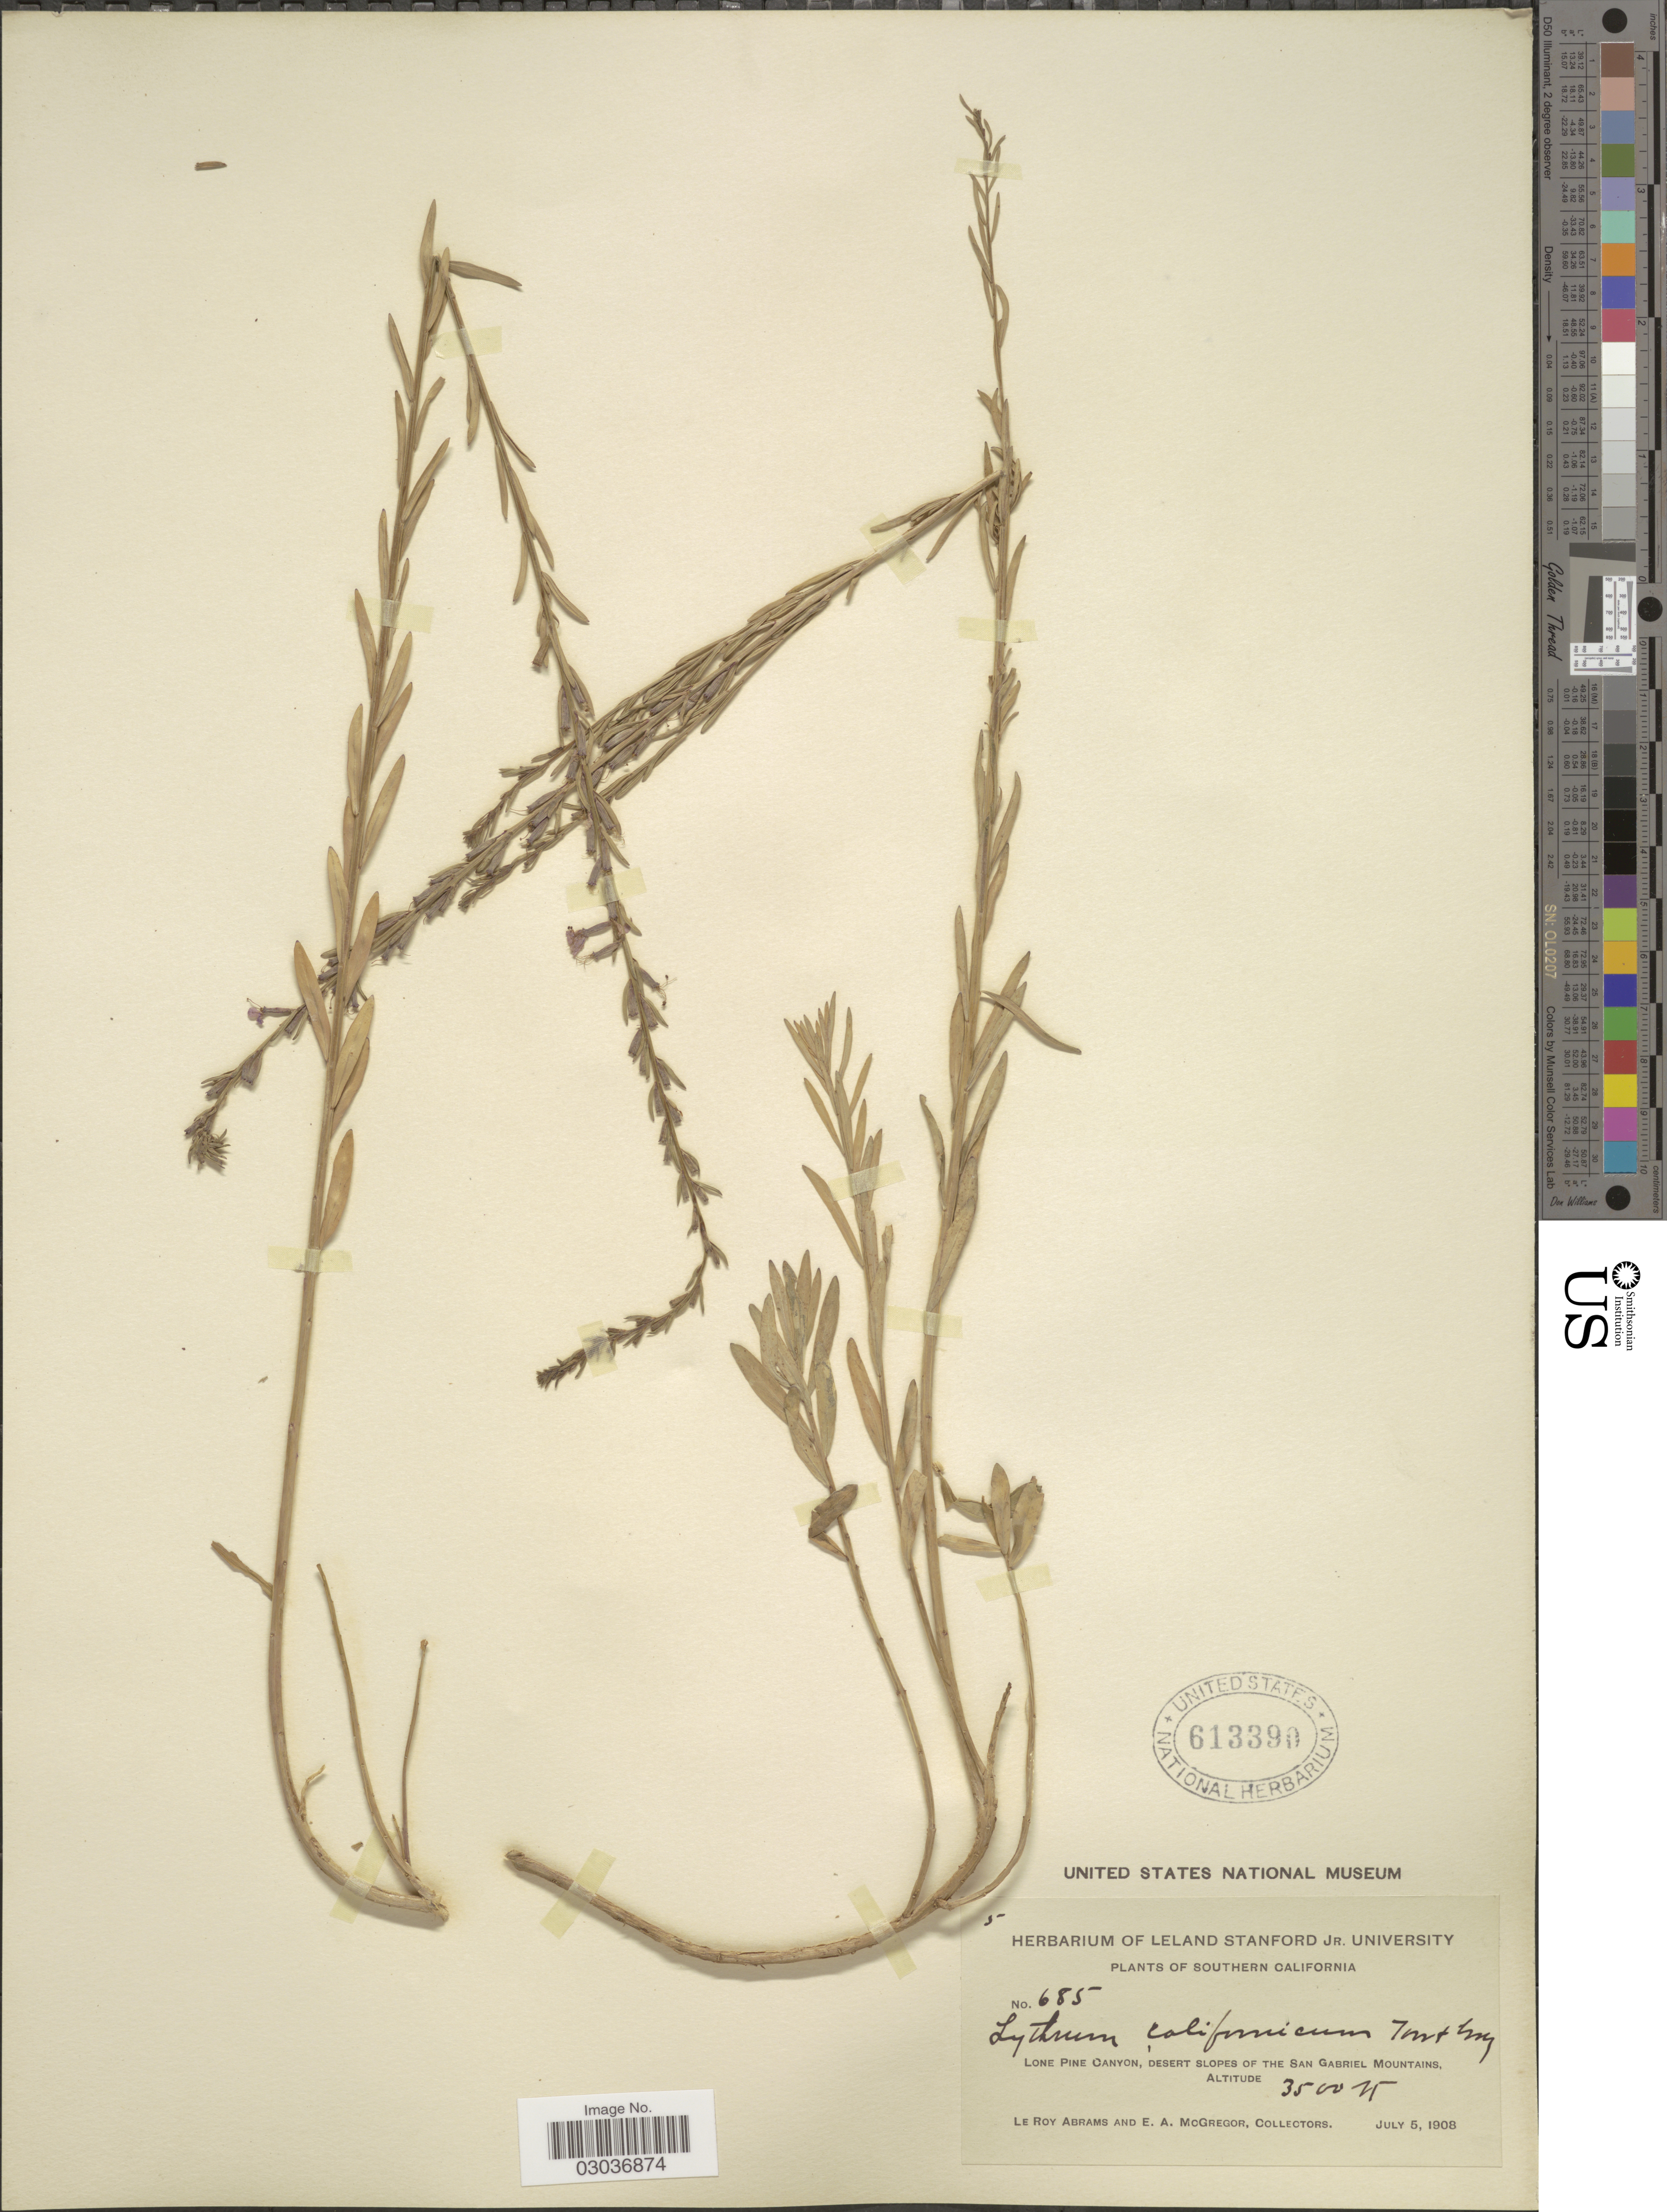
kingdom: Plantae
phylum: Tracheophyta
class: Magnoliopsida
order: Myrtales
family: Lythraceae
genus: Lythrum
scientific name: Lythrum californicum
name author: Torr. & A. Gray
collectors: E. A. McGregor & L. Abrams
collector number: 685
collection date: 1908-07-05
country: United States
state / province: California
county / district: Los Angeles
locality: Southern California. Lone Pine Canyon, Desert slopes of the San Gabriel Mountains.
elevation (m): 1067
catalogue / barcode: US 613390